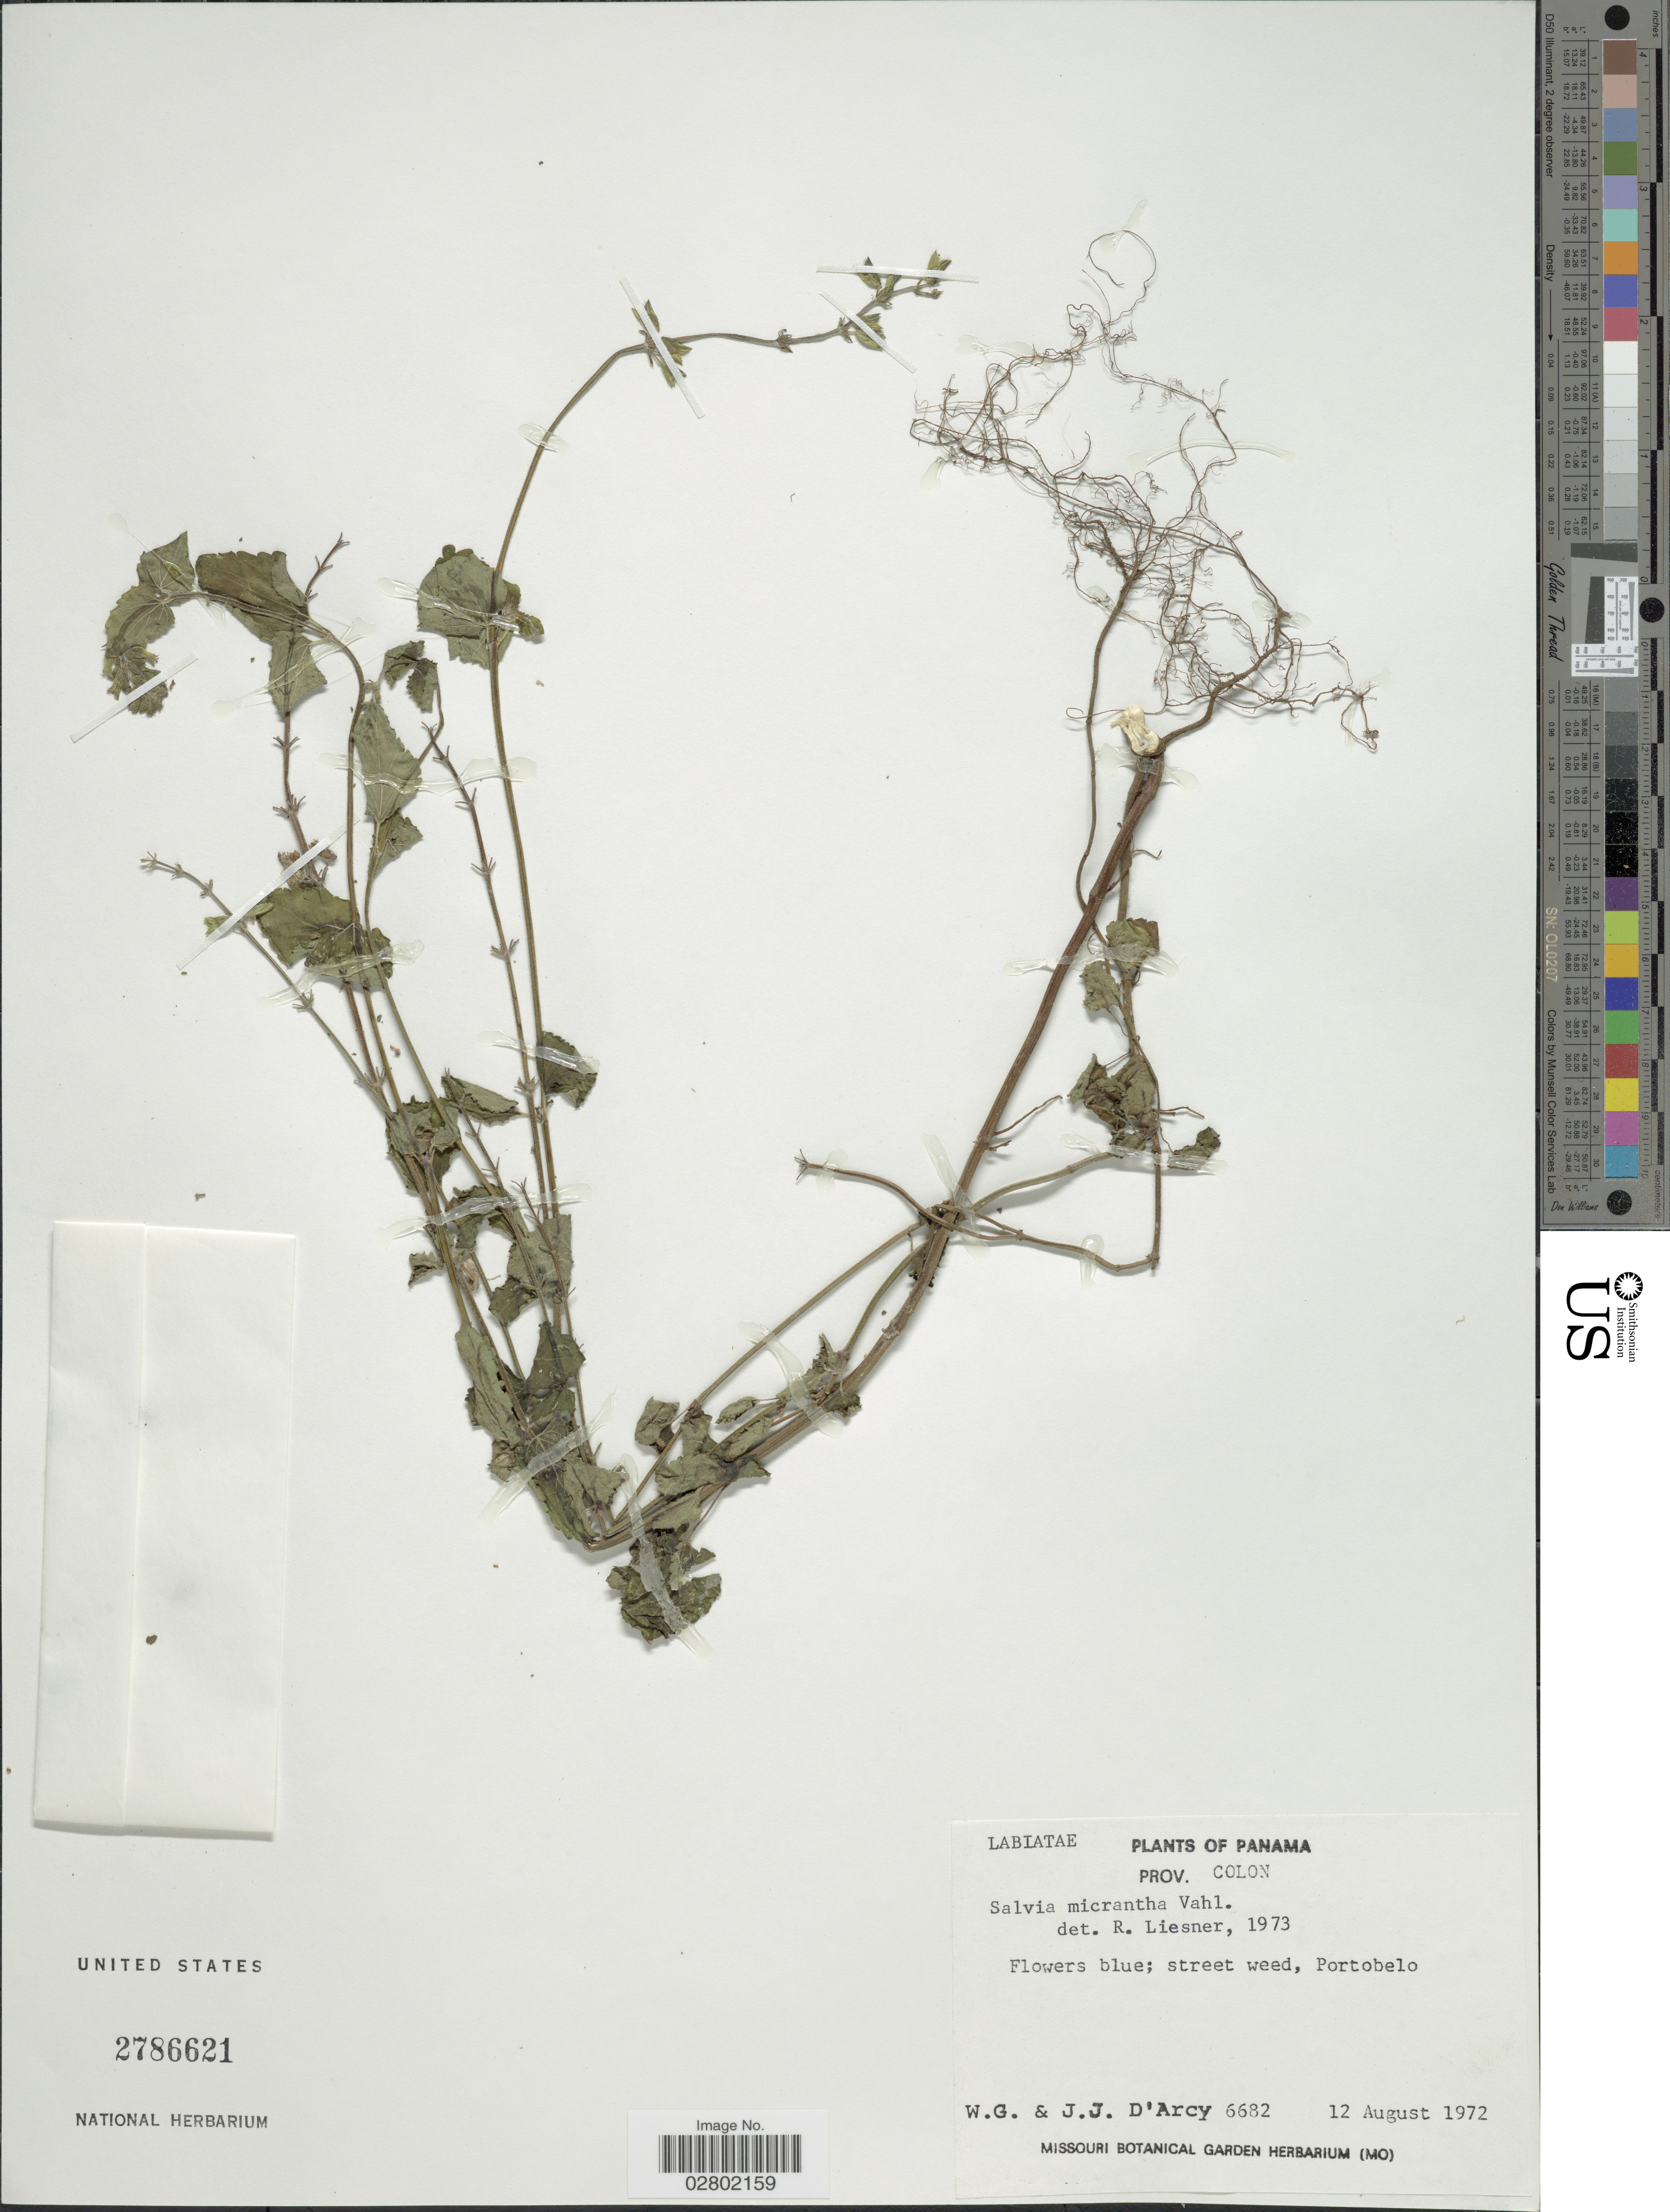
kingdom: Plantae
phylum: Tracheophyta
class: Magnoliopsida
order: Lamiales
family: Lamiaceae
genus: Salvia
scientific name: Salvia micrantha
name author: Vahl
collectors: W. G. D'Arcy & J. J. D'Arcy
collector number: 6682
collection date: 1972-08-12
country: Panama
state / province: Colón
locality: Portobelo.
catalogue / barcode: US 2786621